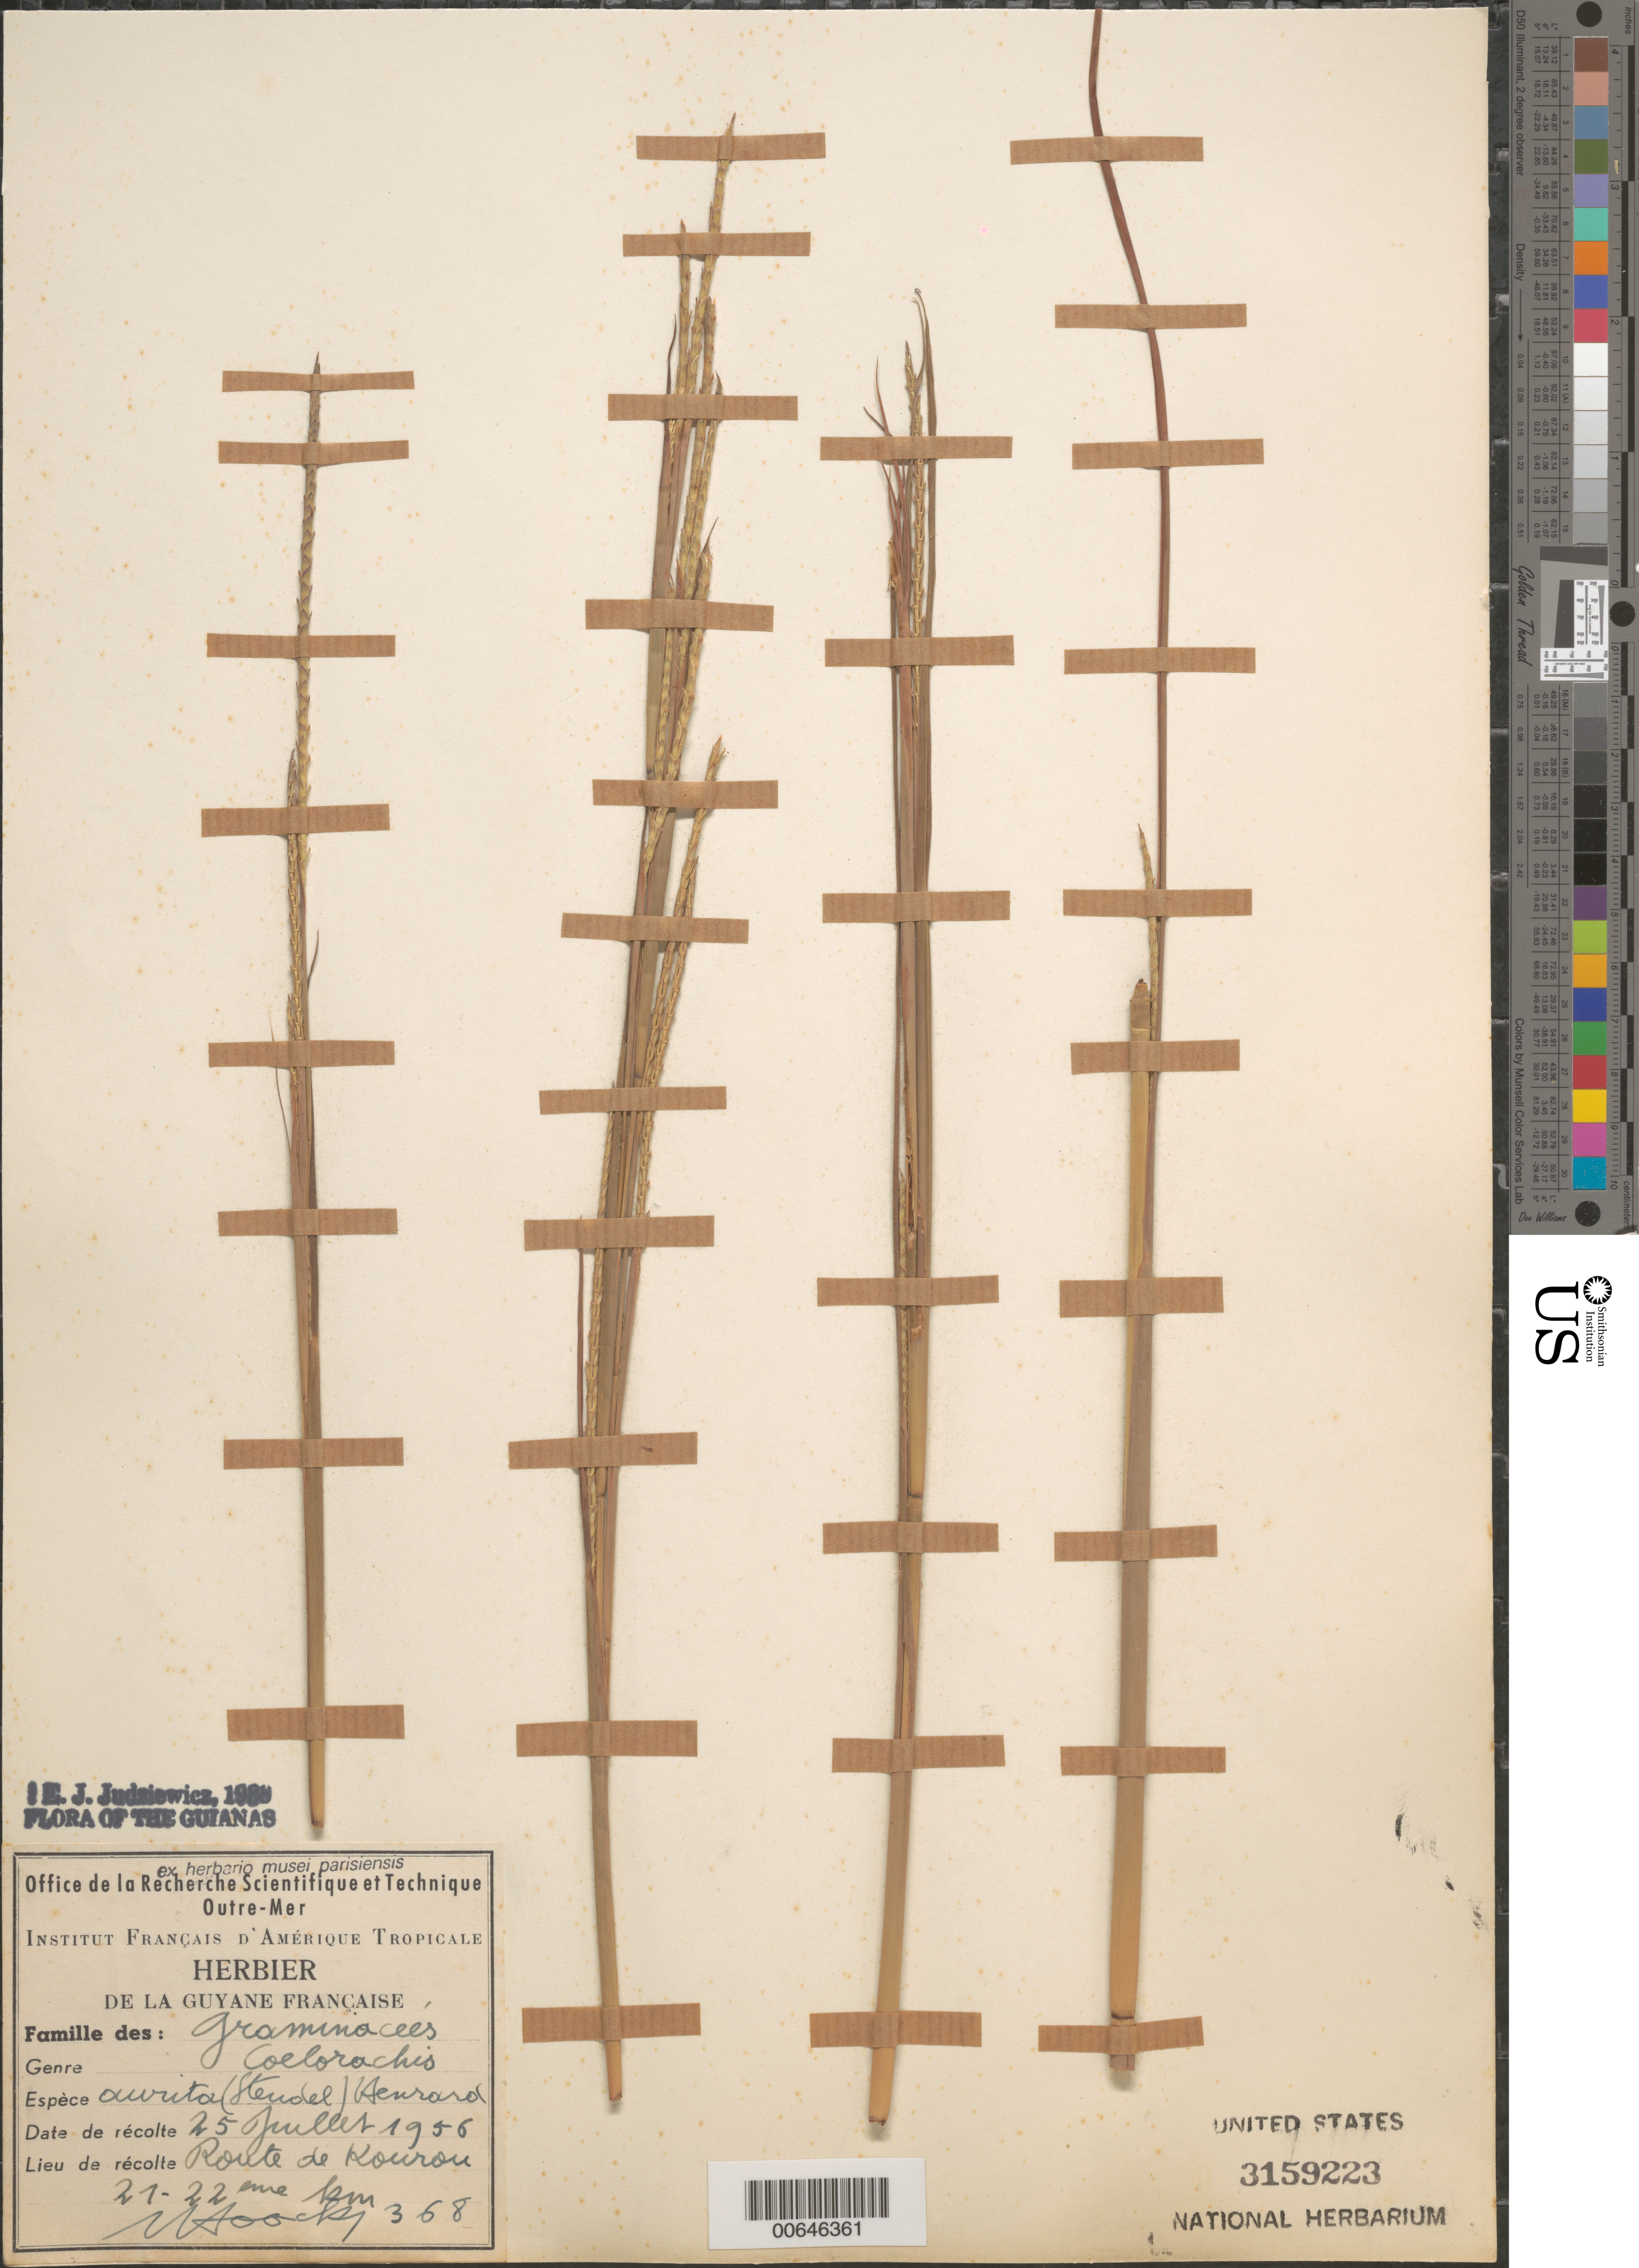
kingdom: Plantae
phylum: Tracheophyta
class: Liliopsida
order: Poales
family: Poaceae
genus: Mnesithea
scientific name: Mnesithea aurita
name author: (Steud.) de Koning & Sosef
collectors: J. Hoock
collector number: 368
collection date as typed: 25-Jul-58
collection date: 1958-07-25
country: French Guiana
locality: Route de Kourou, km 21-22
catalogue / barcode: US 3159223